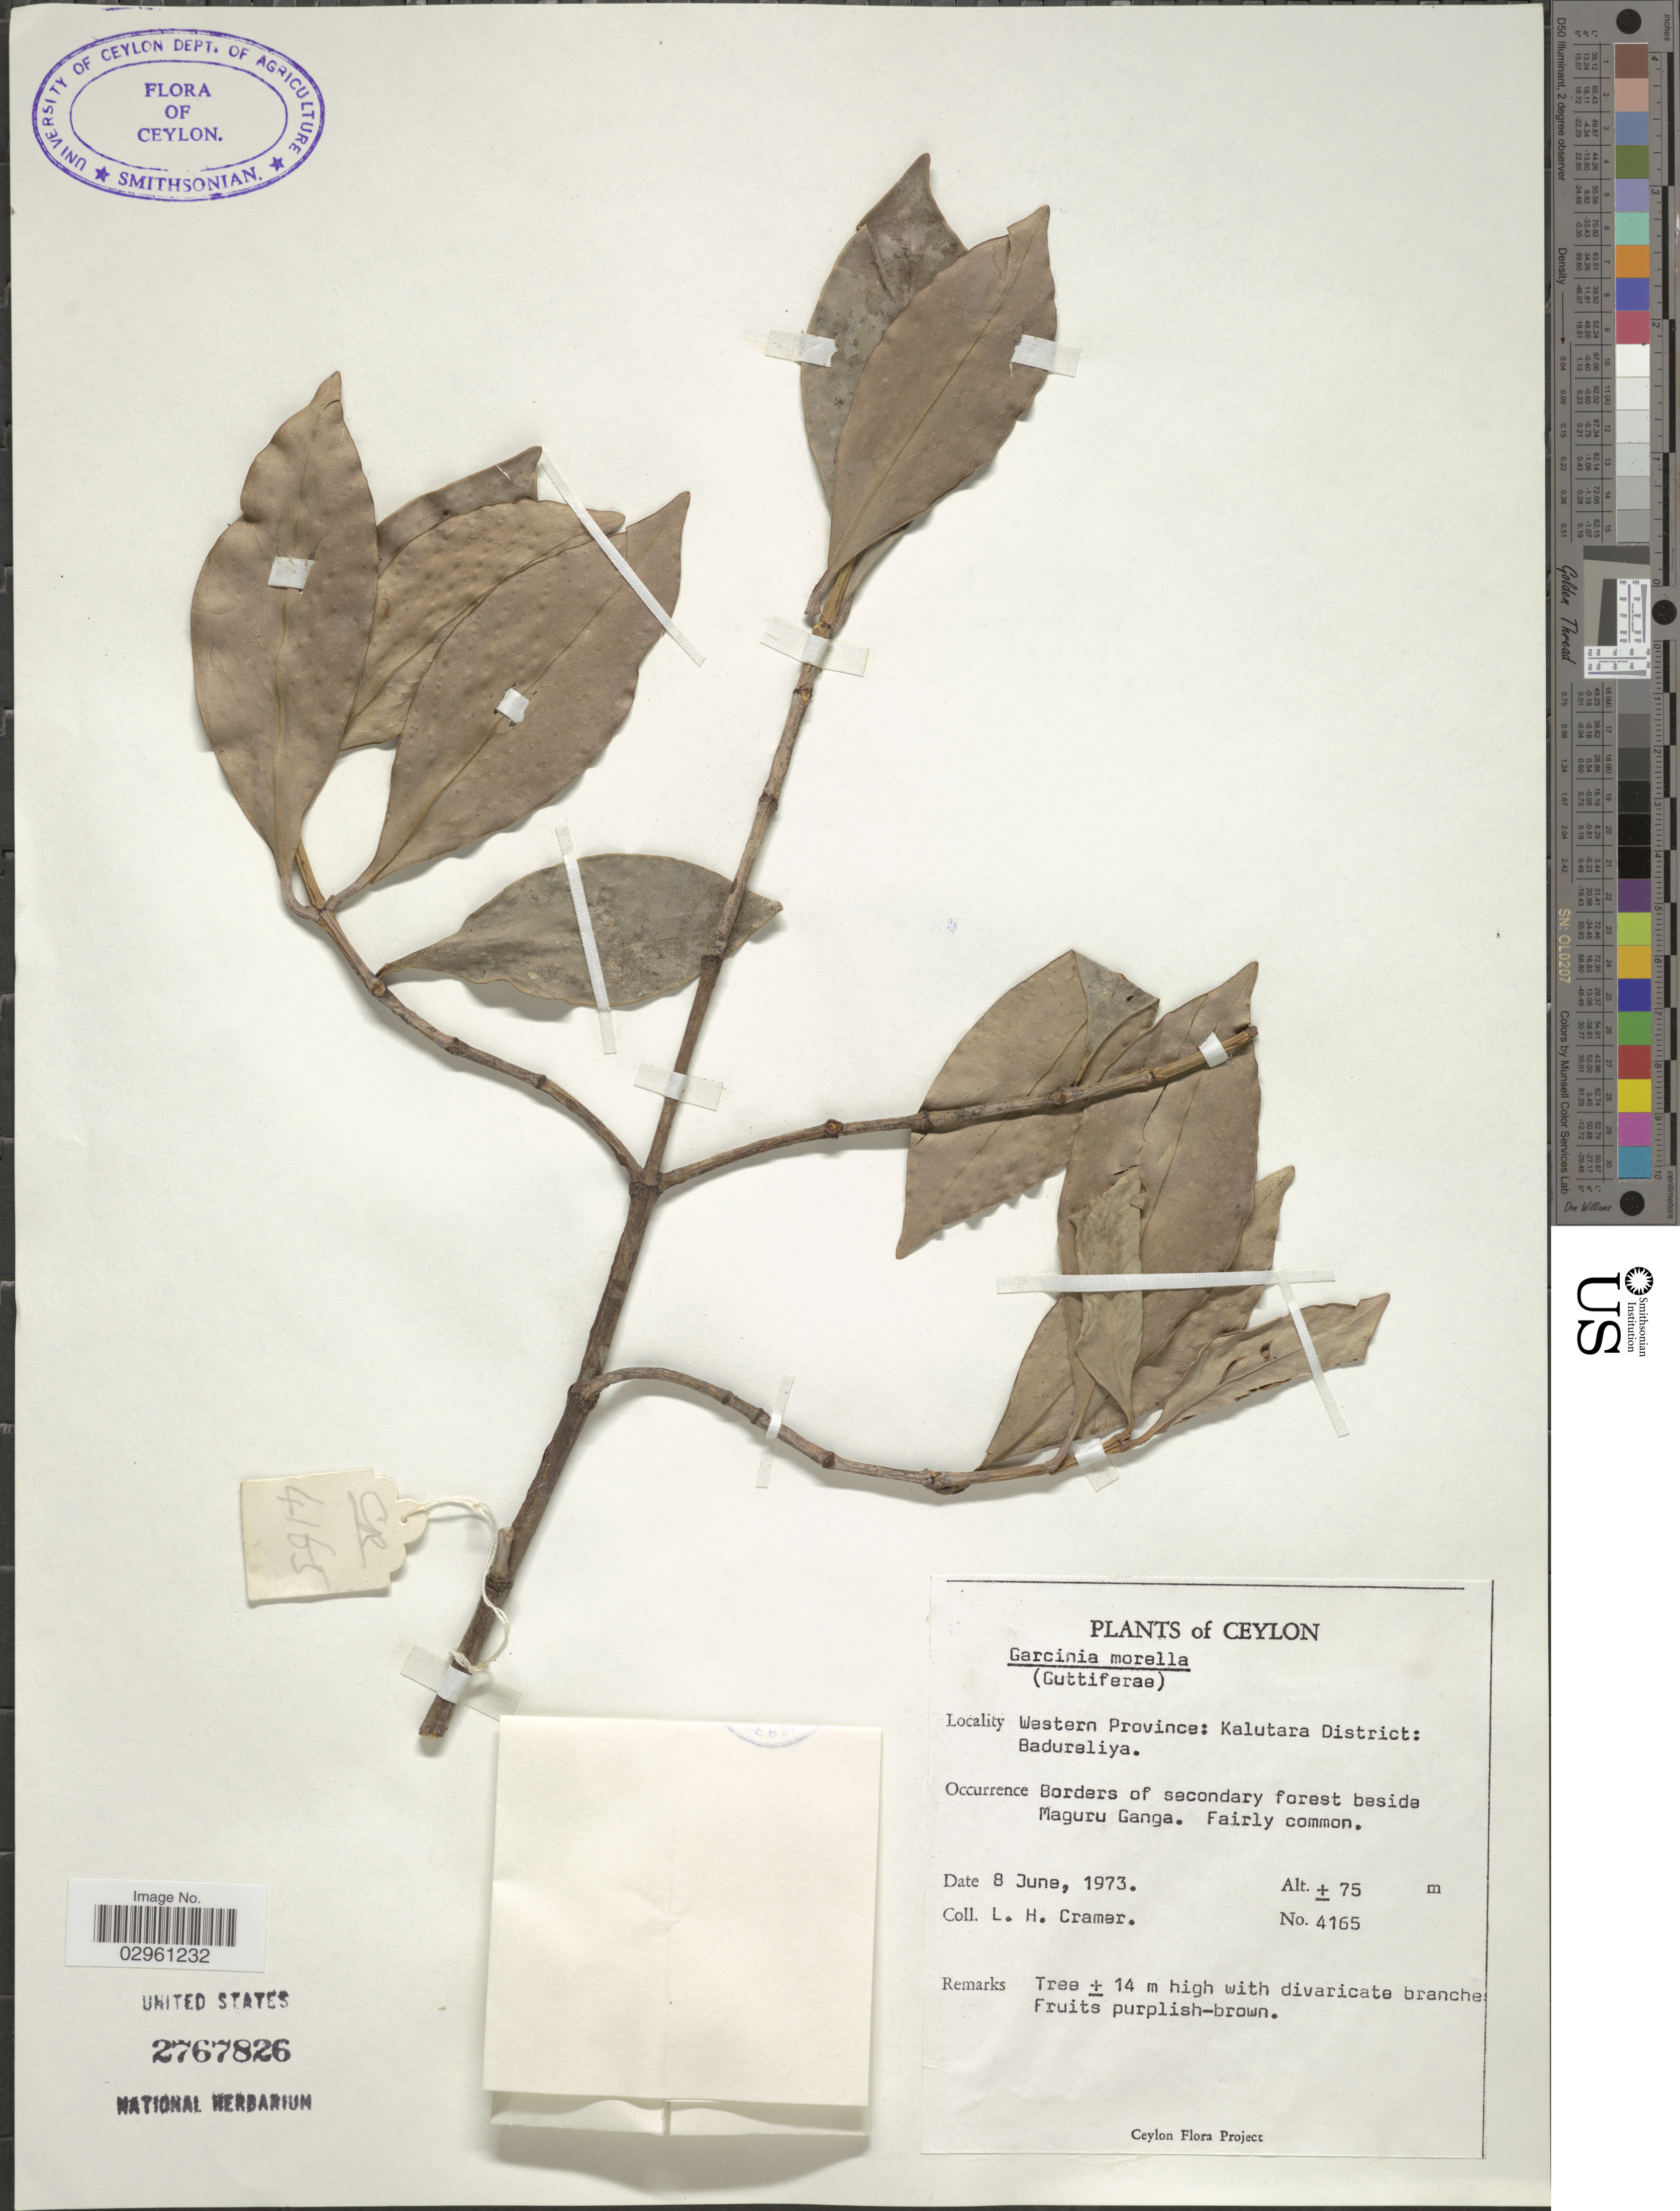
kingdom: Plantae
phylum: Tracheophyta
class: Magnoliopsida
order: Malpighiales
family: Clusiaceae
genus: Garcinia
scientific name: Garcinia morella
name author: (Gaertn.) Desr.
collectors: L. H. Cramer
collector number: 4165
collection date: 1973-06-08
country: Sri Lanka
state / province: Western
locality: Ceylon. Kalutara District: Badureliya. Borders of secondary forest beside Maguru Ganga.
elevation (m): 75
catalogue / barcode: US 2767826